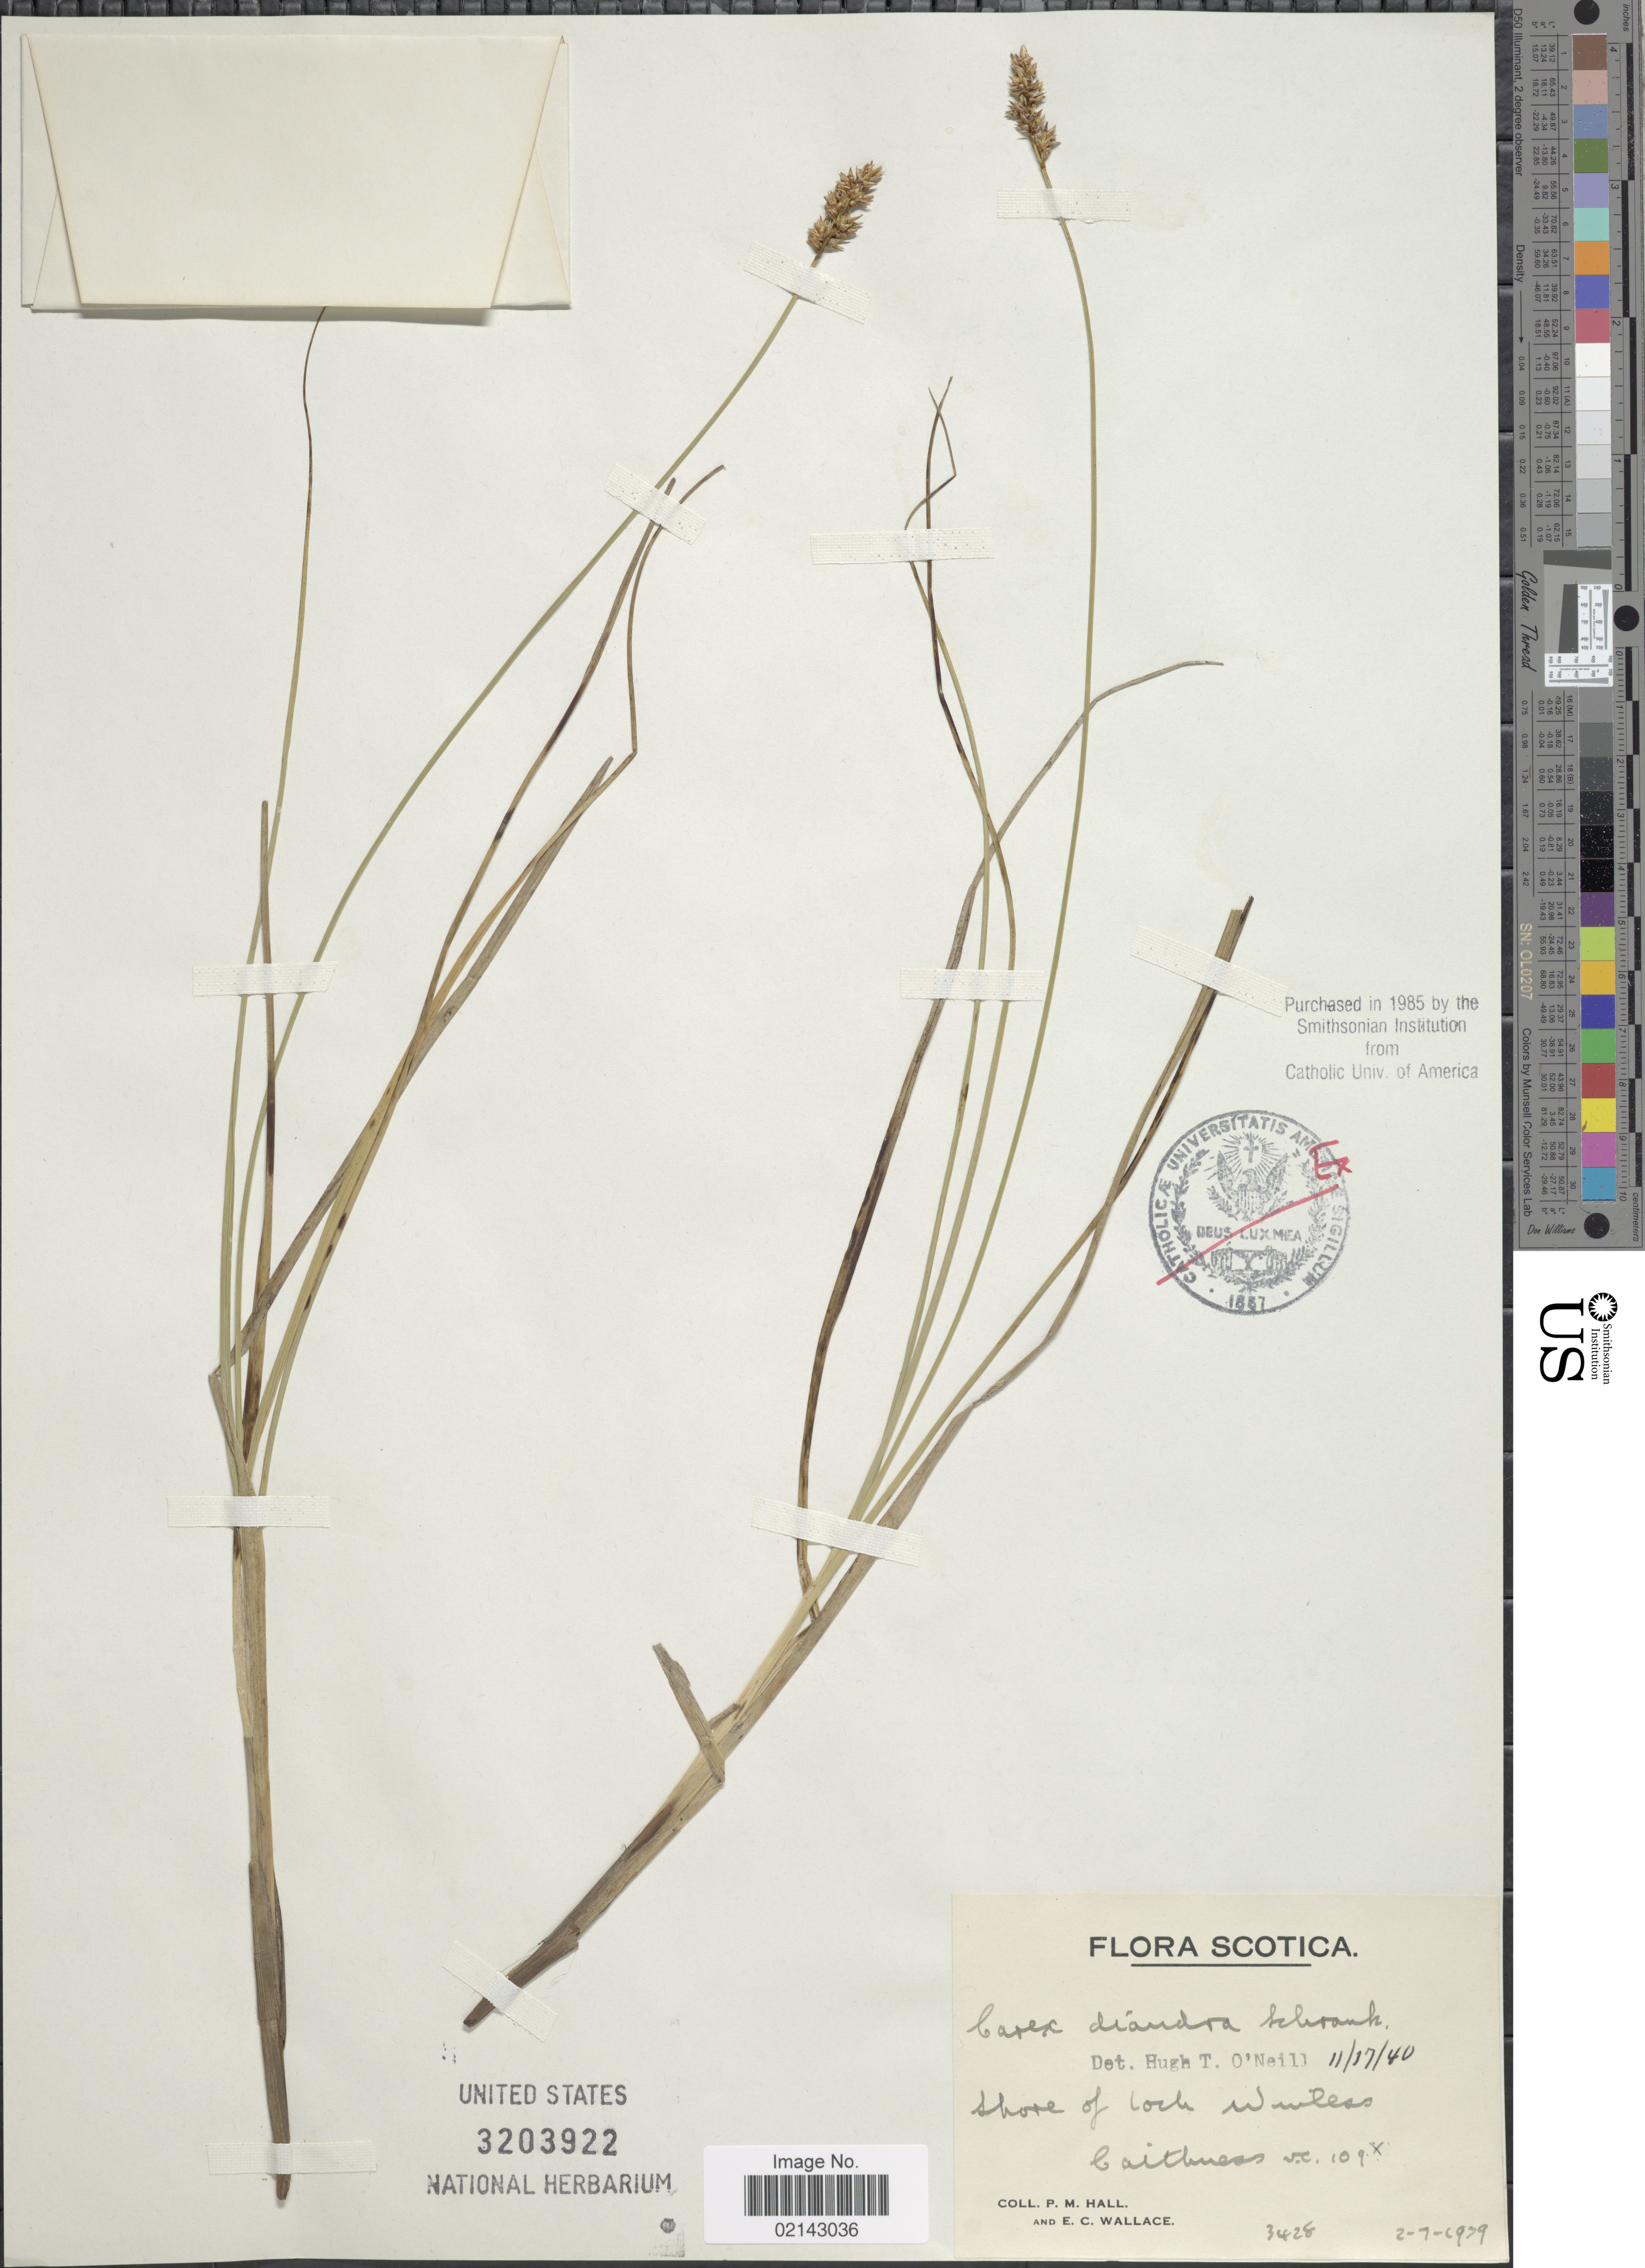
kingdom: Plantae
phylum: Tracheophyta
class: Liliopsida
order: Poales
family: Cyperaceae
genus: Carex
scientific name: Carex diandra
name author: Schrank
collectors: P. Hall & E. C. Wallace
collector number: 3428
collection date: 1939-07-02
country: United Kingdom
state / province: Scotland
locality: Scotica. Shore of Lock Winless. Caithness v.c. 109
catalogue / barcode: US 3203922